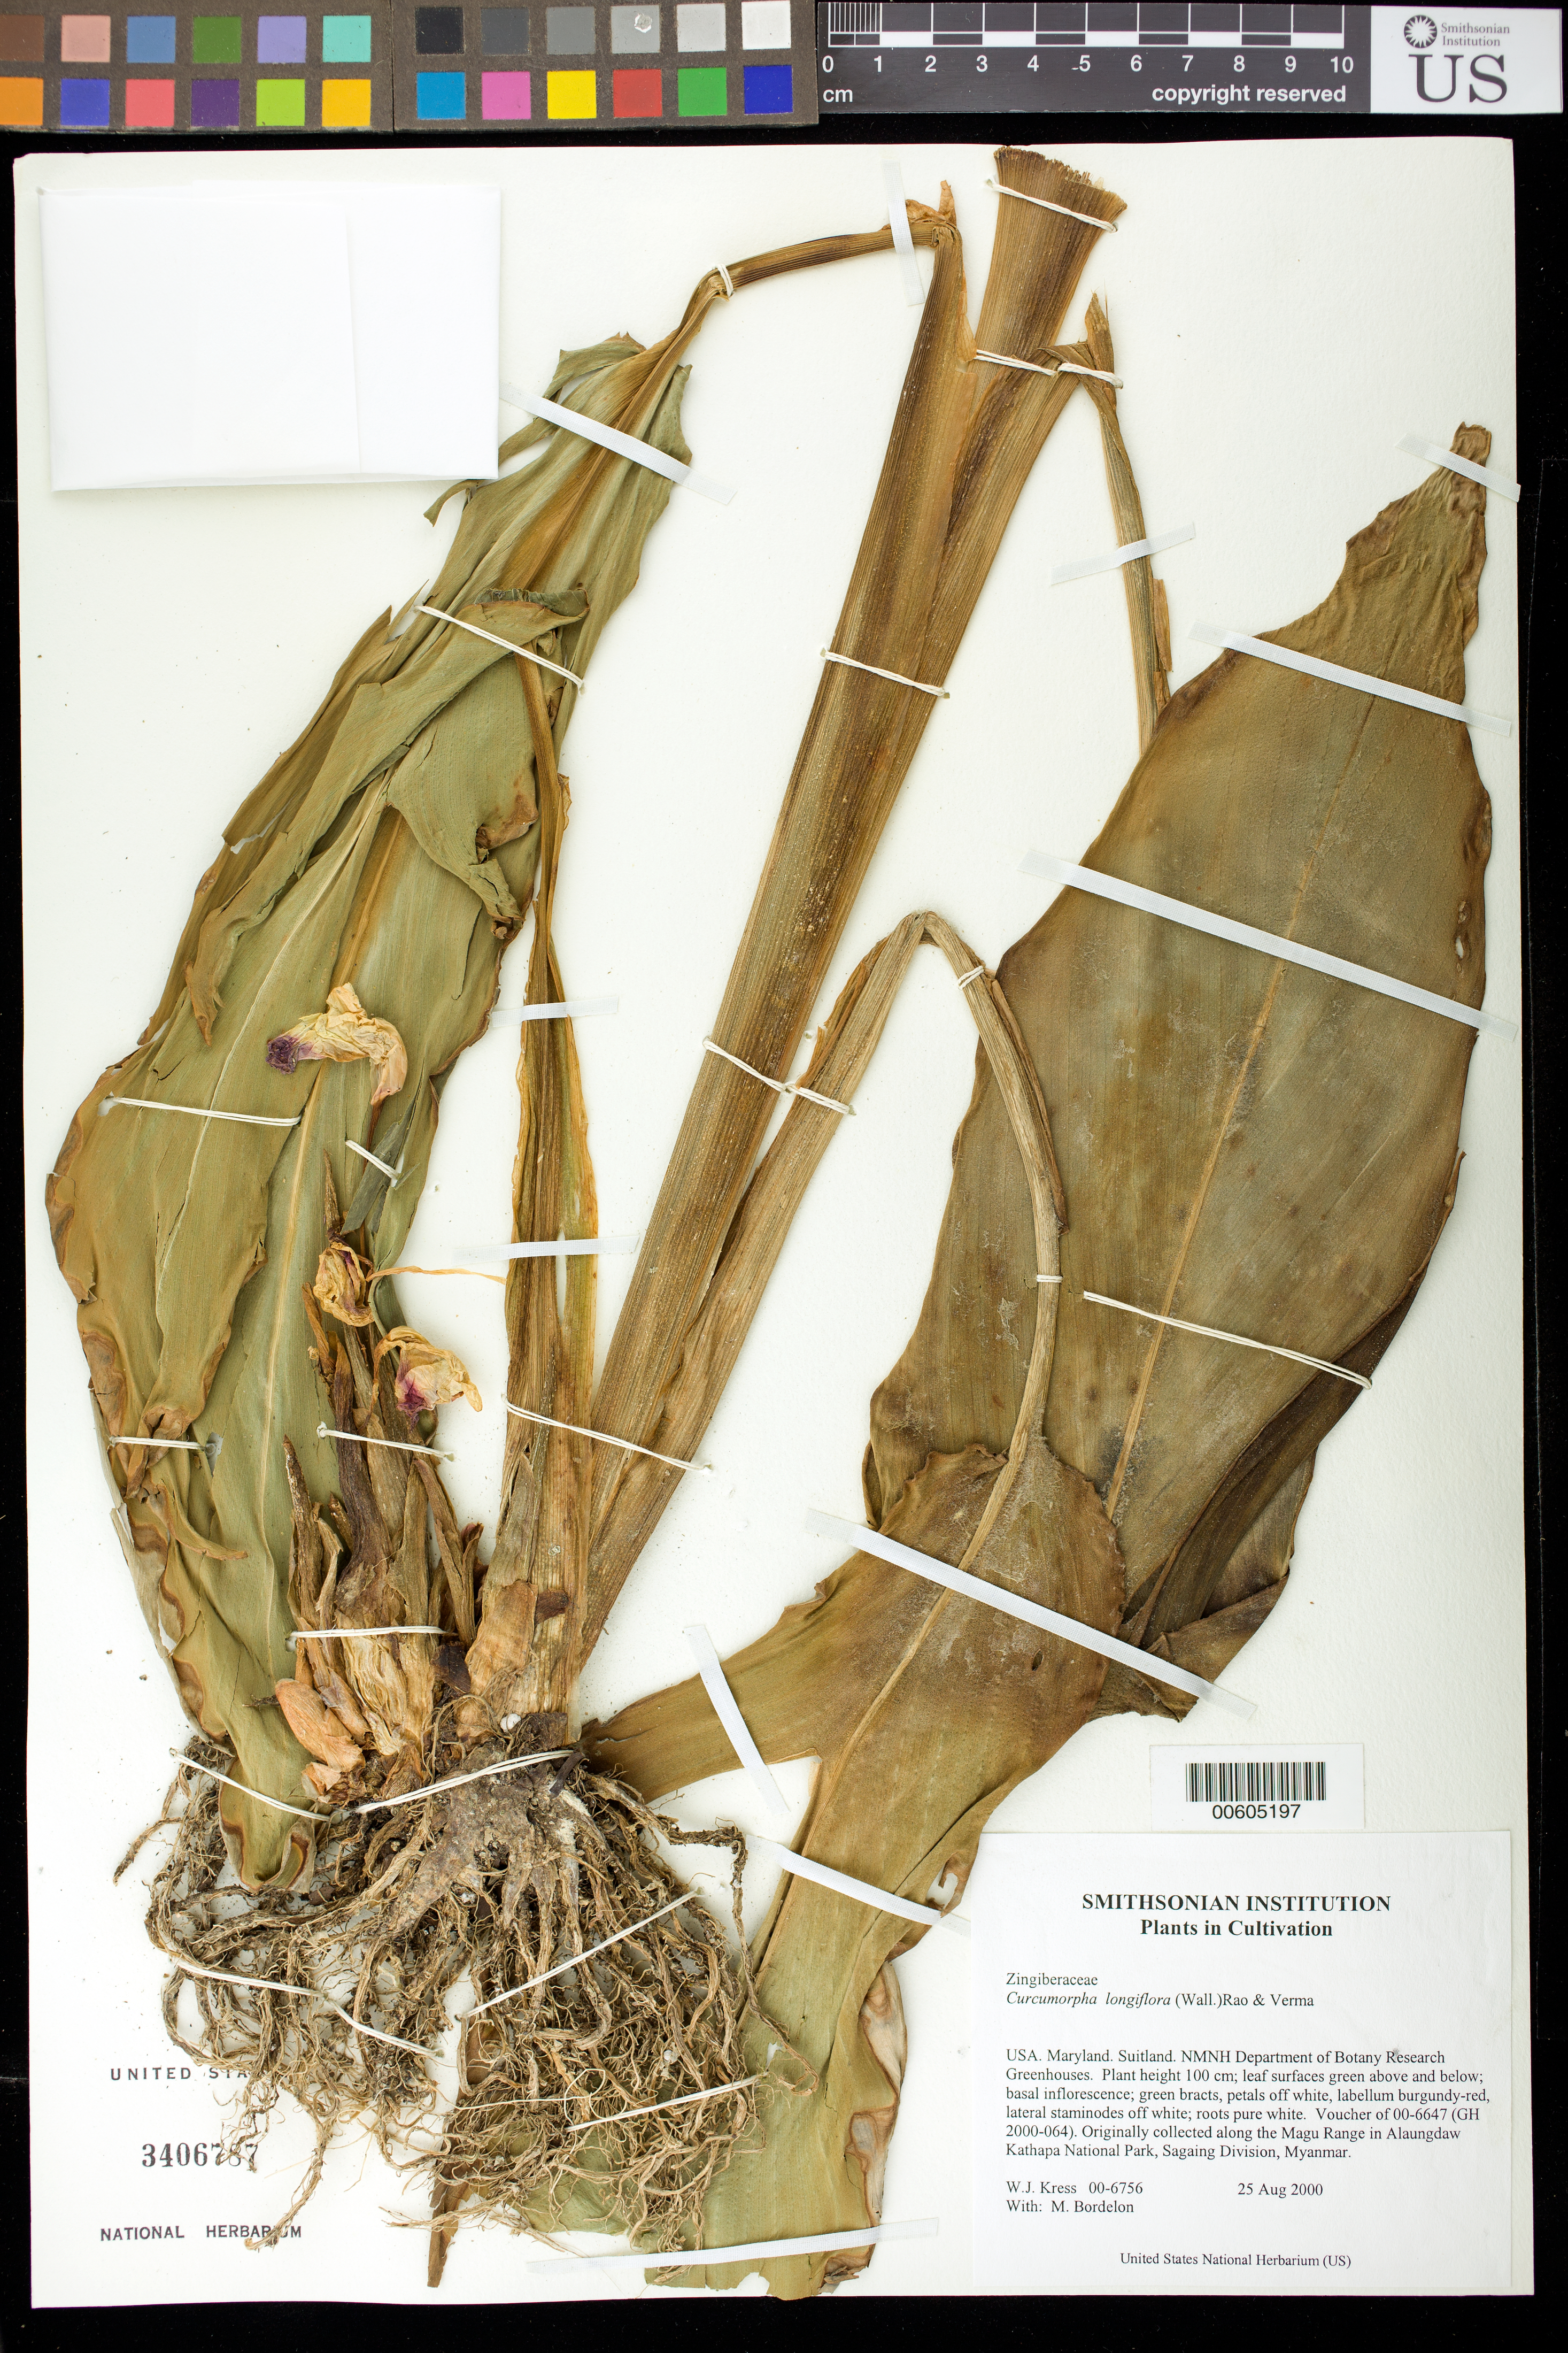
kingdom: Plantae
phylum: Tracheophyta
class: Liliopsida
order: Zingiberales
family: Zingiberaceae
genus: Boesenbergia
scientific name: Boesenbergia longiflora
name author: (Wall.) Kuntze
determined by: Strong, M. T., (US), Smithsonian Institution - National Museum of Natural History (UNITED STATES)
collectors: W. J. Kress & M. Bordelon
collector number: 00-6756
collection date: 2000-08-25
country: United States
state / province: Maryland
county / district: Prince George's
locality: NMNH Botany Research Greenhouses. Suitland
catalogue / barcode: US 3406787